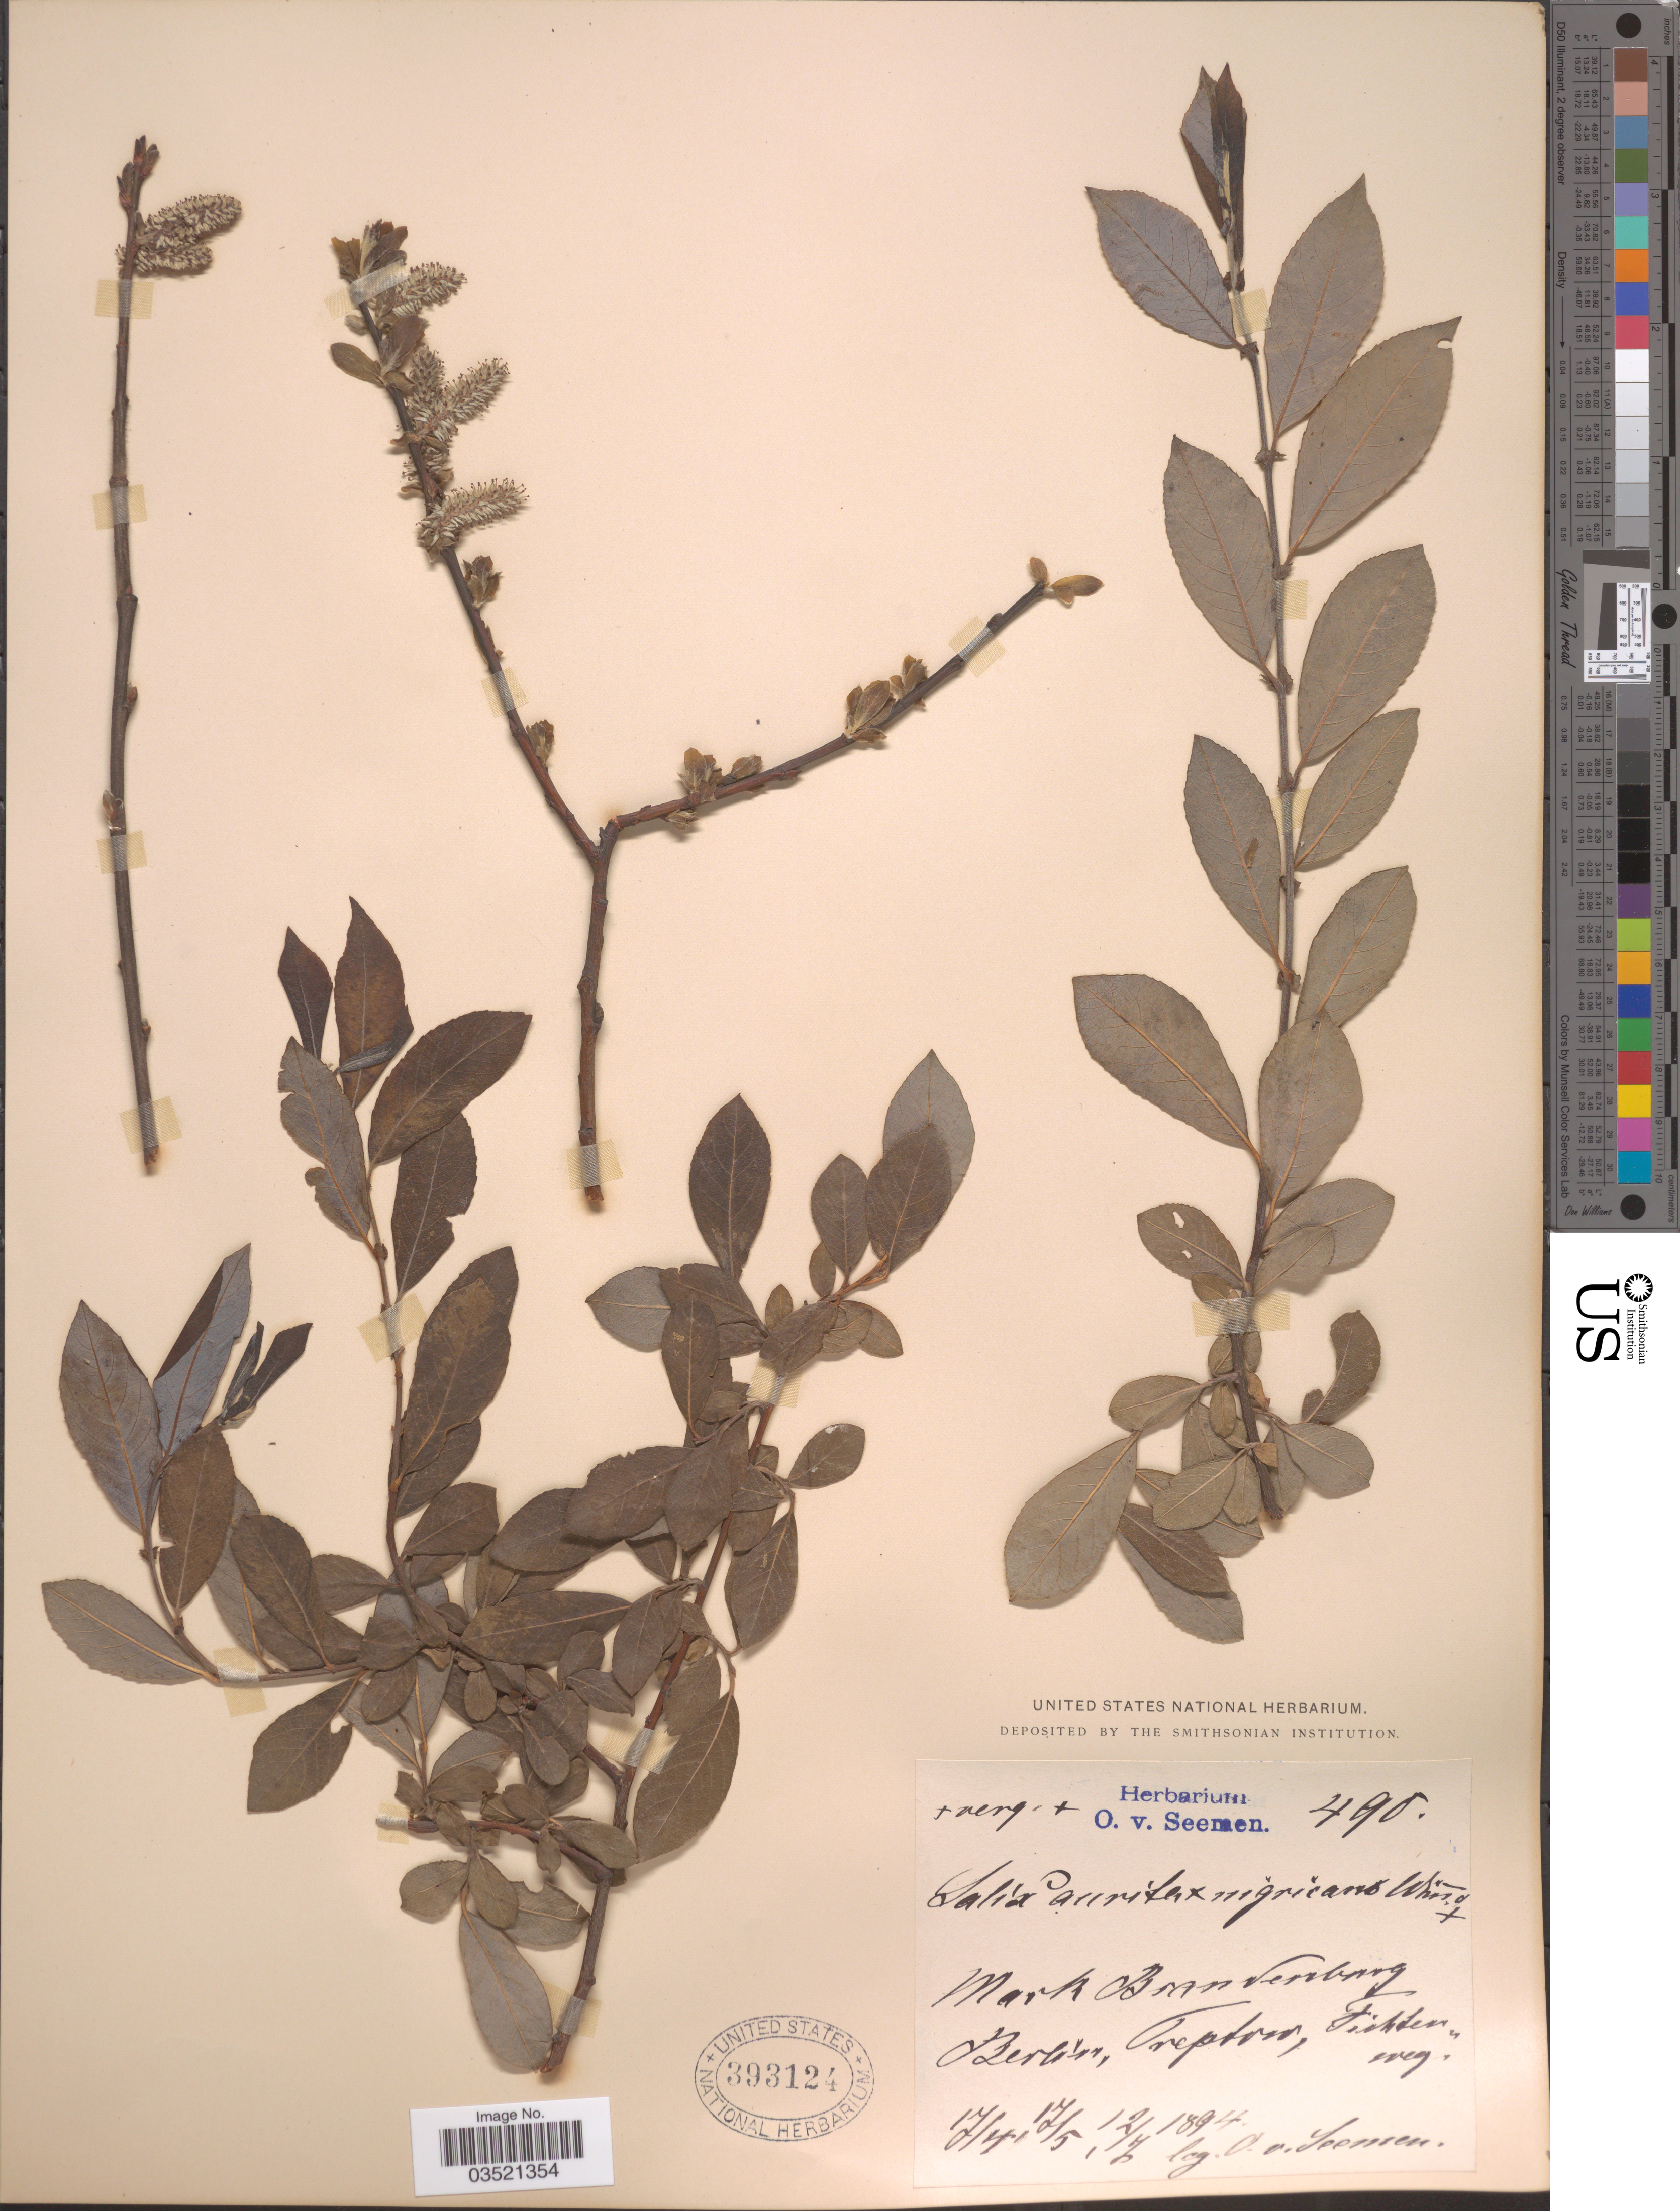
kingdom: Plantae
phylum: Tracheophyta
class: Magnoliopsida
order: Malpighiales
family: Salicaceae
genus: Salix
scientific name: Salix aurita x S. nigricans Sm.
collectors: K. O. von Seemen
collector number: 490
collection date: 1894-04-17/1894-07-12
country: Germany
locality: Mark Brandenburg, Berlin, Treptow, Fichtenweg.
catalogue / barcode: US 393124